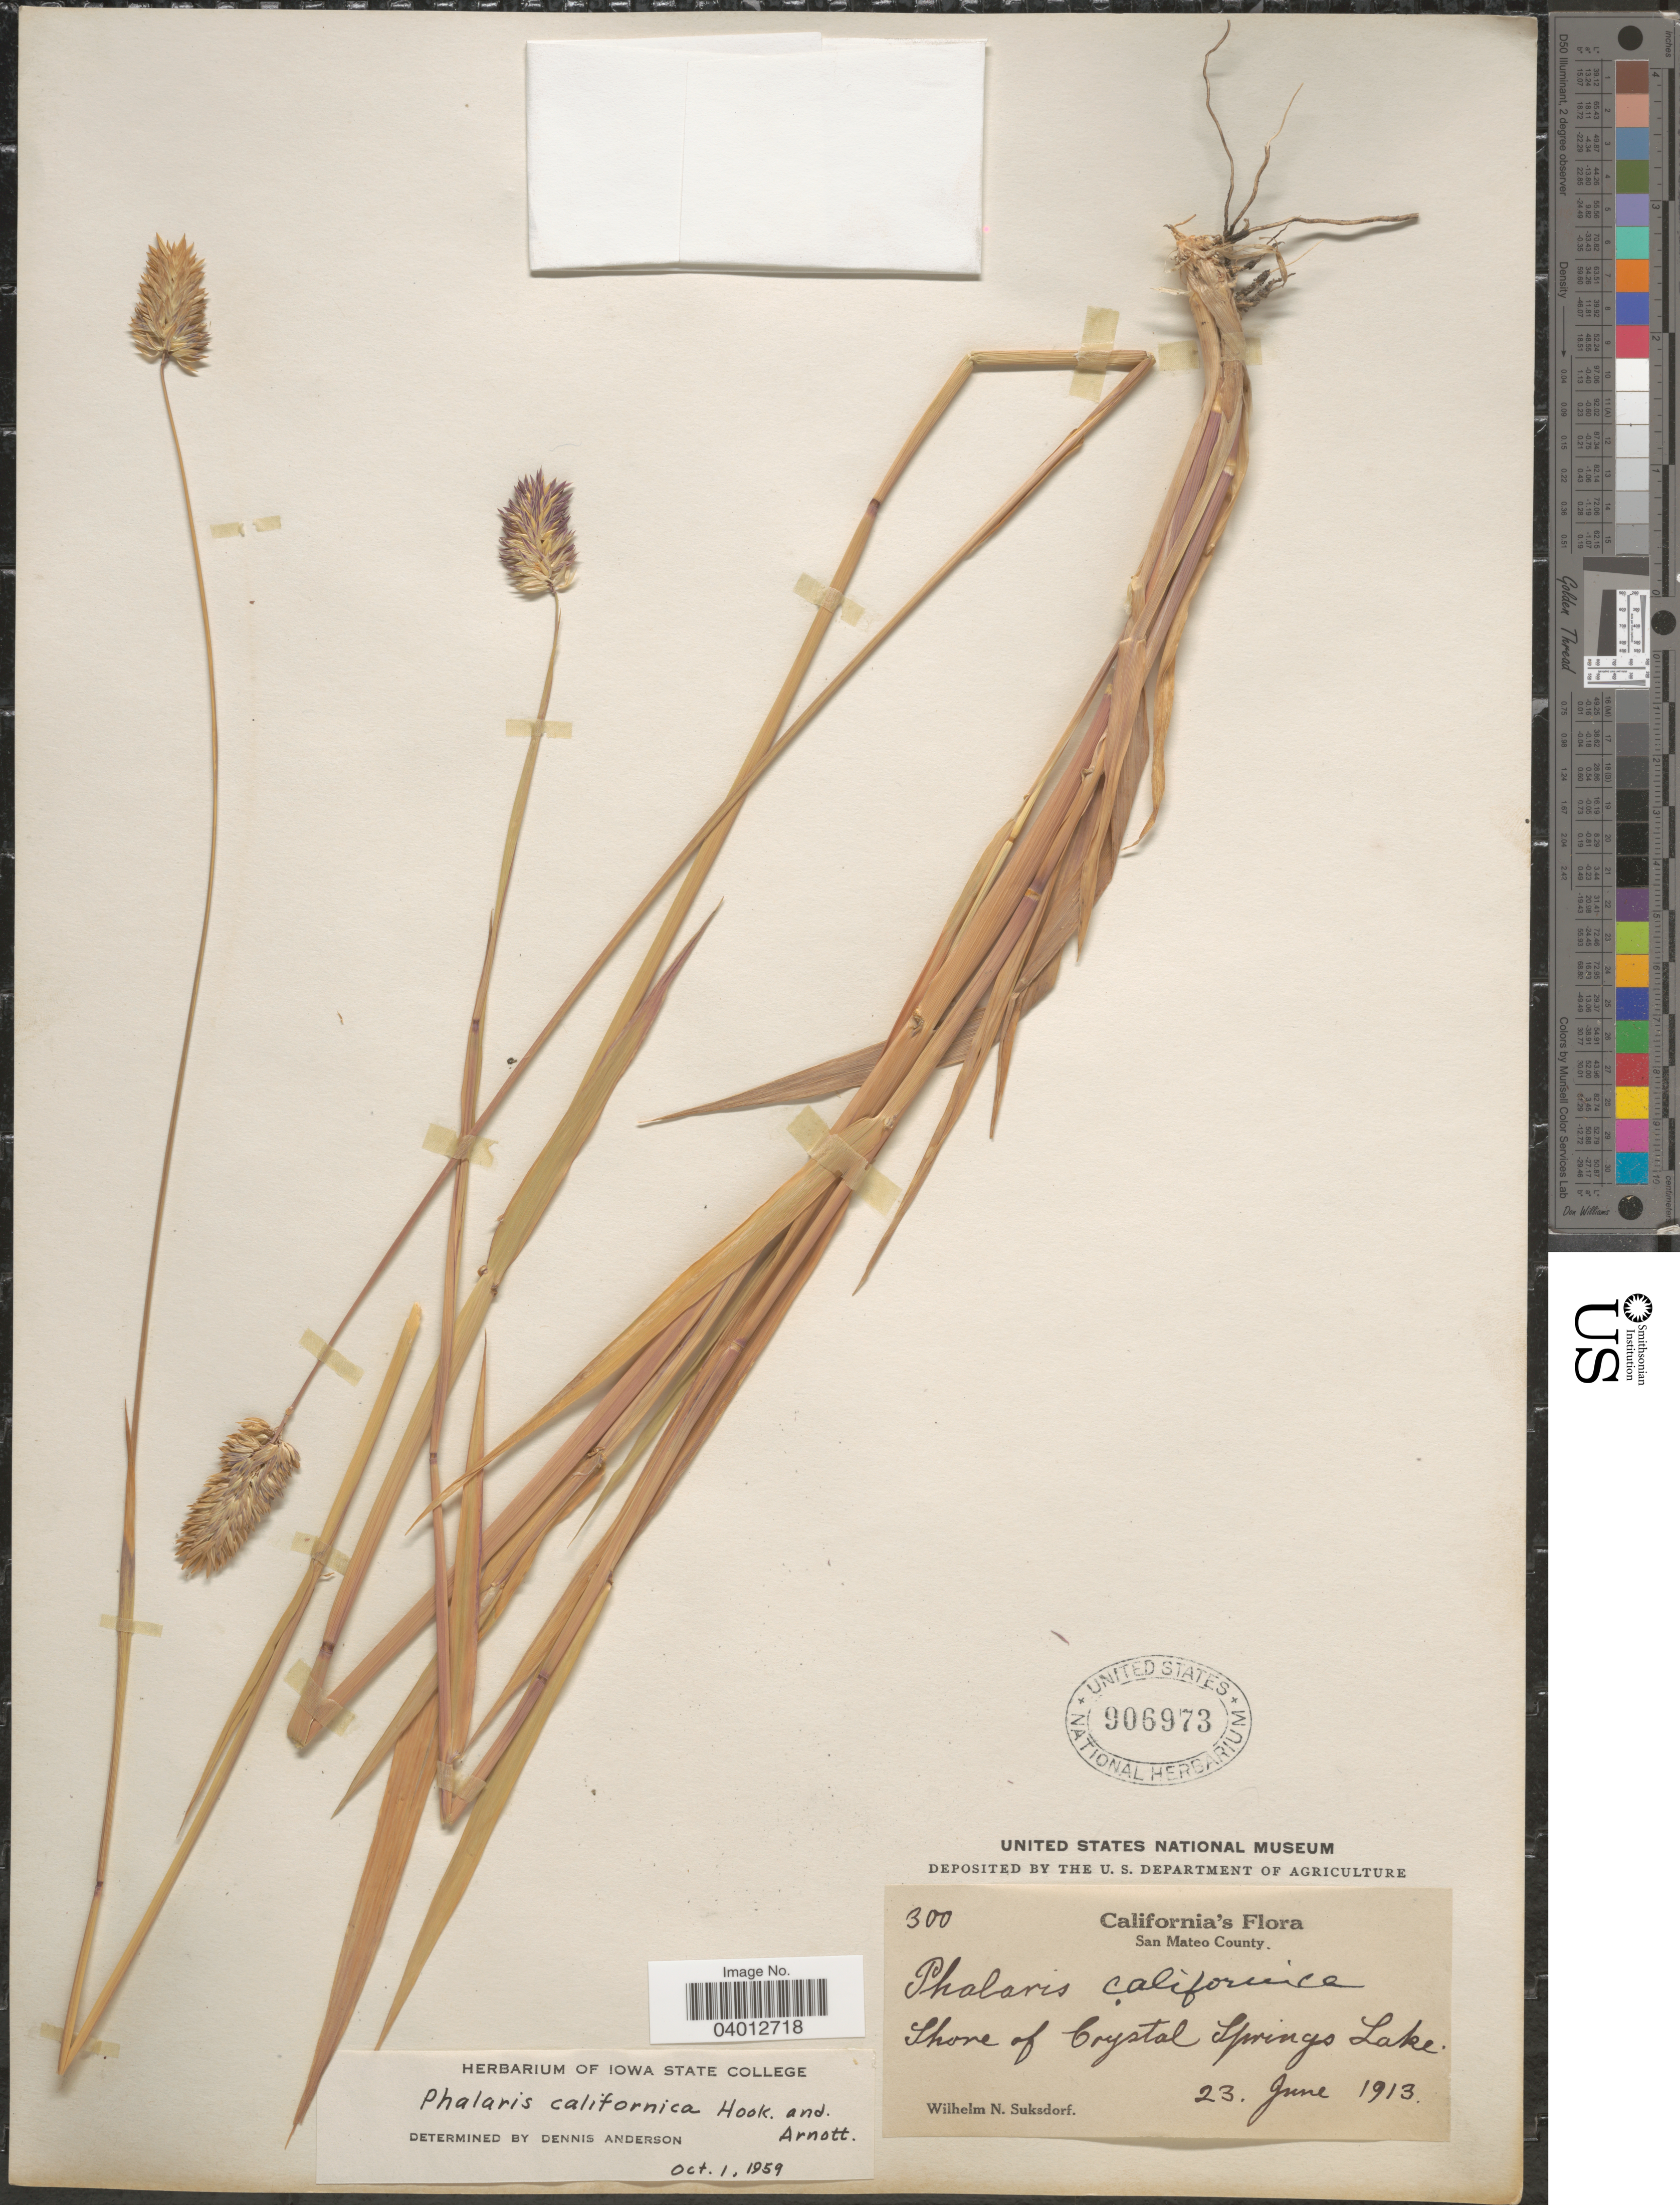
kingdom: Plantae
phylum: Tracheophyta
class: Liliopsida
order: Poales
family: Poaceae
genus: Phalaris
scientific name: Phalaris californica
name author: Hook. & Arn.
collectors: W. N. Suksdorf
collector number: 300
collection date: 1913-06-23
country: United States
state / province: California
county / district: San Mateo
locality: San Mateo County. Shore of Crystal Springs Lake.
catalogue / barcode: US 906973